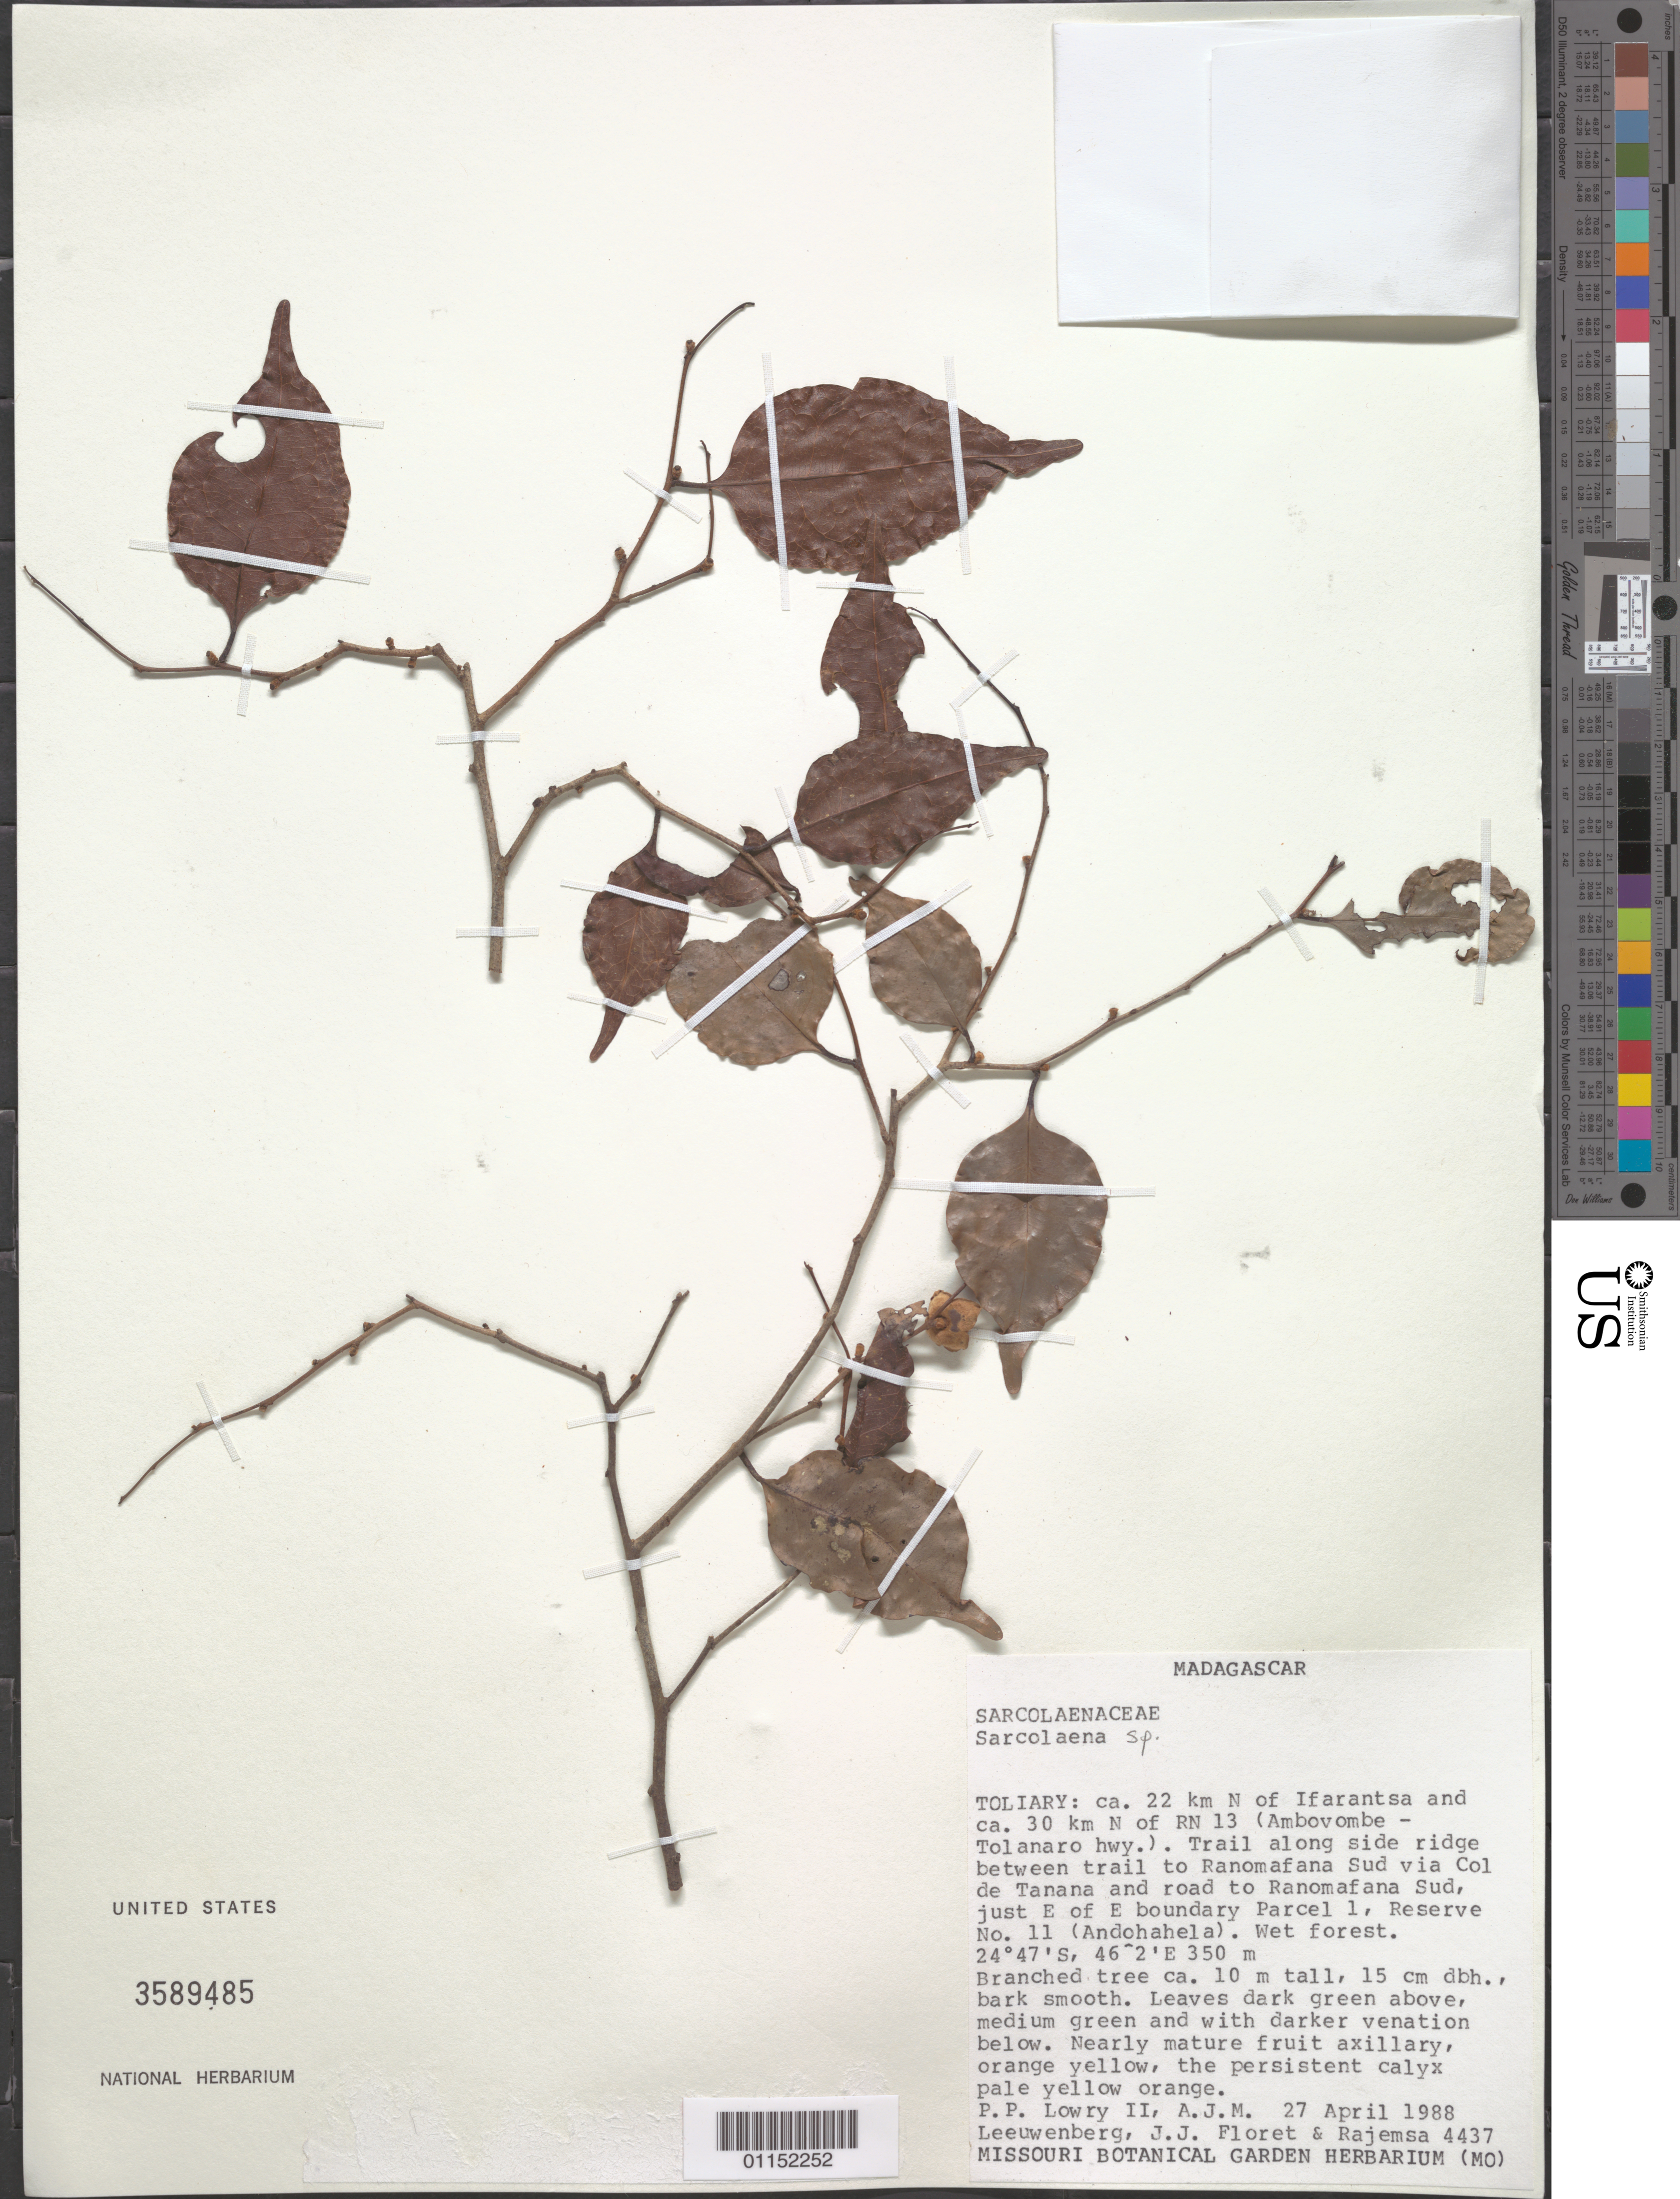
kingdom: Plantae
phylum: Tracheophyta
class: Magnoliopsida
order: Malvales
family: Sarcolaenaceae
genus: Sarcolaena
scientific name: Sarcolaena sp.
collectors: P. P. Lowry, A. J. M. Leeuwenberg, J. Floret & -. Rajemsa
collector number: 4437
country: Madagascar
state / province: Anosy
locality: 22 km N of Ifarantsa and 30 km N of RN 13 (Ambovombe-Tolanaro hwy), trail along side ridge between trail to Ranomafana Sud via Col de Tanana and road to Ranomafana Sud, just E of E boundary Parcel 1, Reserve NO. 11 (Andohahela)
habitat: Wet forest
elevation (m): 350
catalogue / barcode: US 3589485